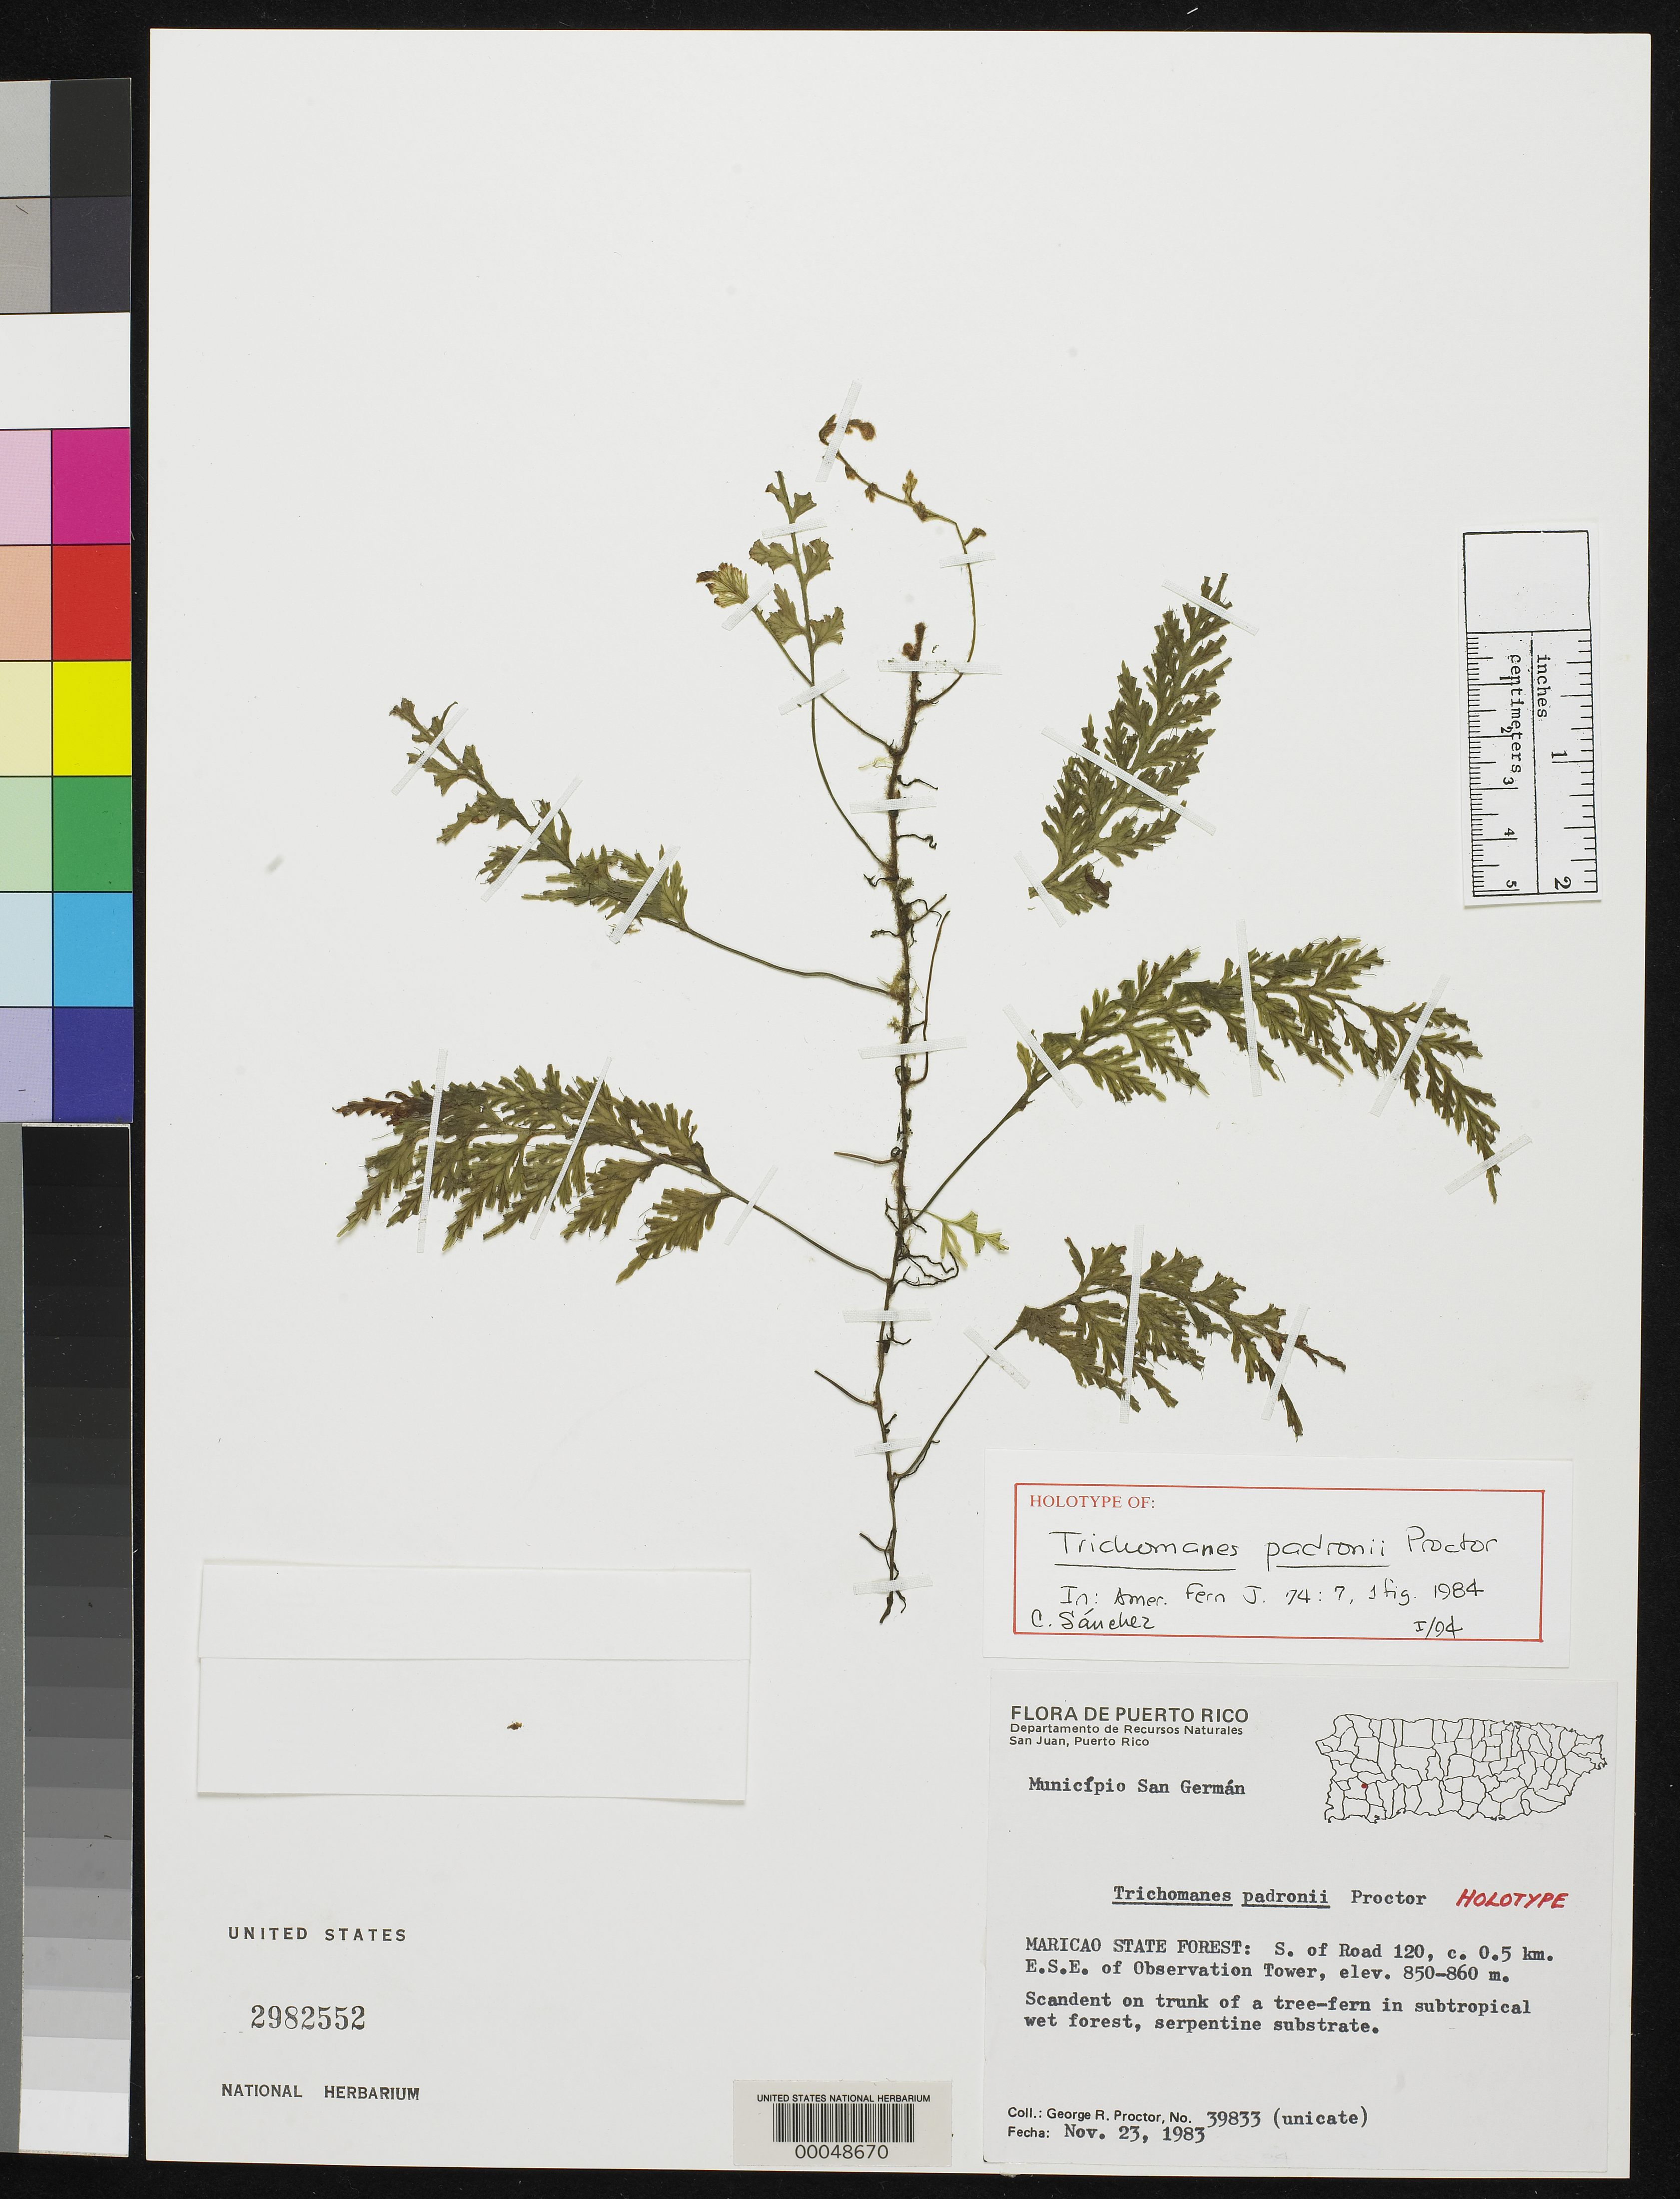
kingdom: Plantae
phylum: Tracheophyta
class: Polypodiopsida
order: Hymenophyllales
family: Hymenophyllaceae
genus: Trichomanes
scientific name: Trichomanes padronii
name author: Proctor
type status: Holotype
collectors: G. R. Proctor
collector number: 39833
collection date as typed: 23 Nov 1983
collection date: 1983-11-23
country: Puerto Rico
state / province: San German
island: Greater Antilles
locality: Maricao State Forest, S of road 120, ca. 0.5 km ESE of observation tower.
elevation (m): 850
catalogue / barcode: US 2982552